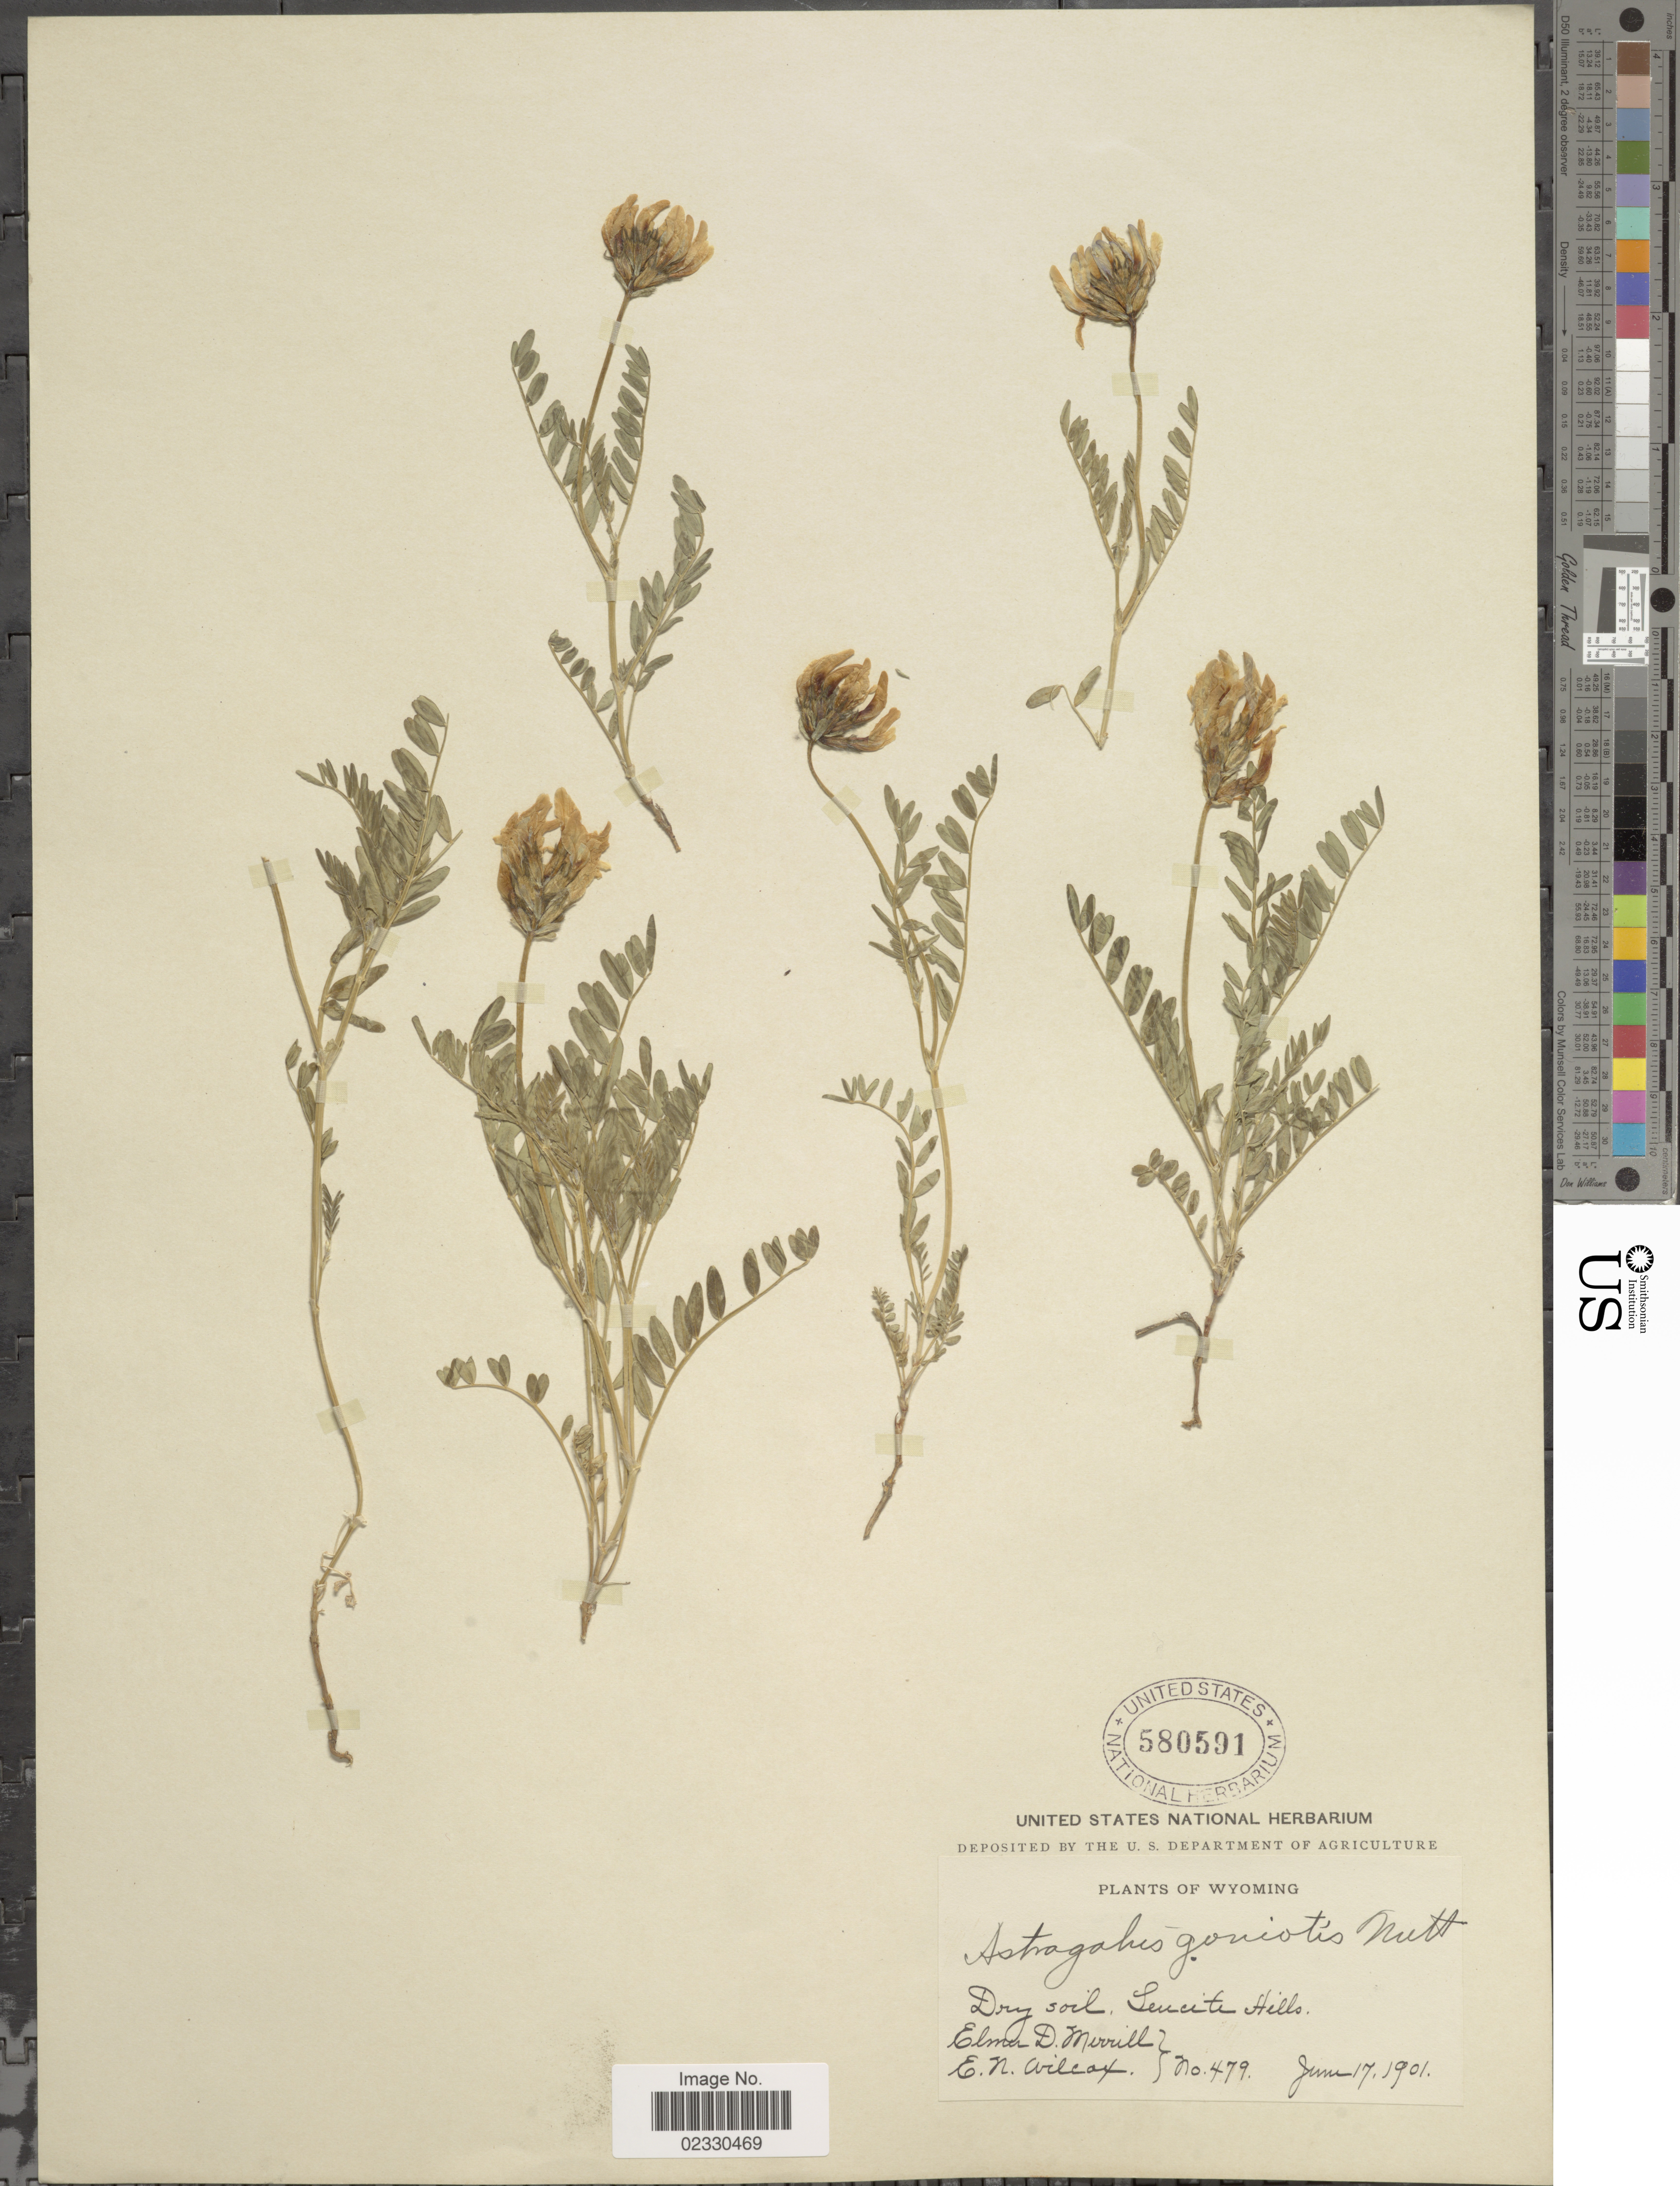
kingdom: Plantae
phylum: Tracheophyta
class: Magnoliopsida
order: Fabales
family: Fabaceae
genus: Astragalus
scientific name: Astragalus dasyglottis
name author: DC.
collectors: E. D. Merrill & E. Wilcox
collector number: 479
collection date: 1901-06-17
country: United States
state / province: Wyoming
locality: Sencite Hills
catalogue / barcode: US 580591